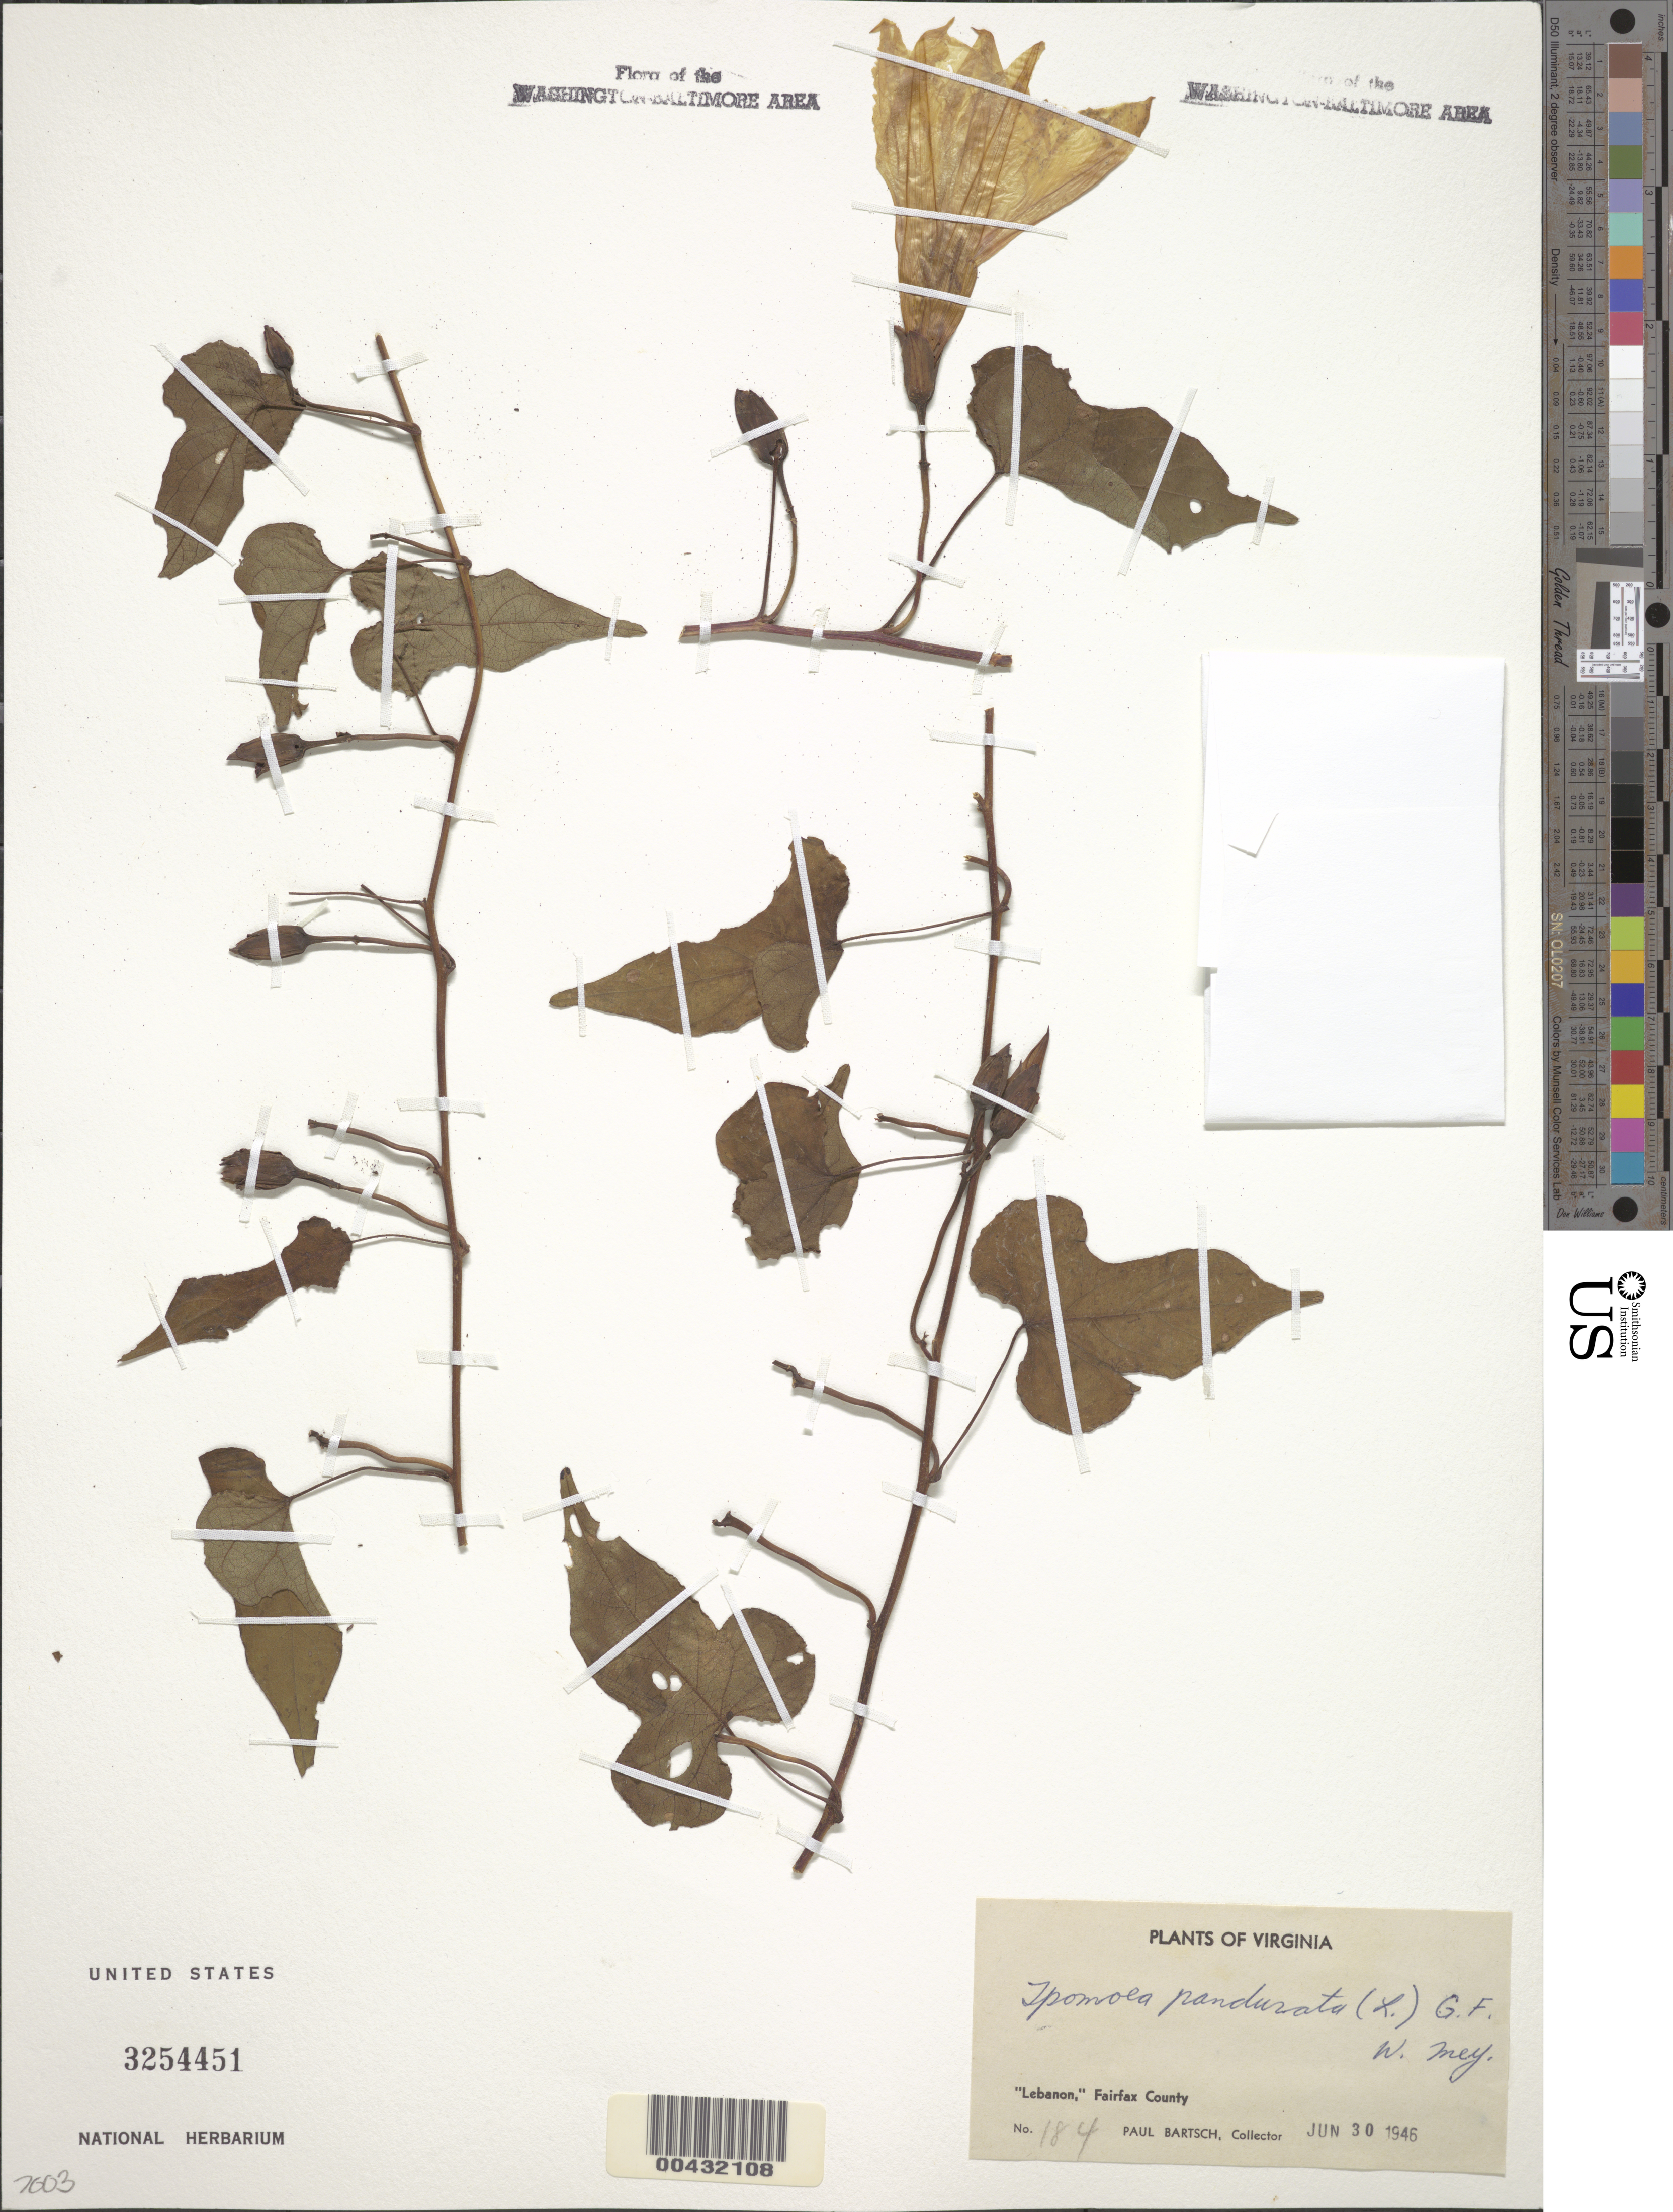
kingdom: Plantae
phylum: Tracheophyta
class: Magnoliopsida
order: Solanales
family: Convolvulaceae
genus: Ipomoea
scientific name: Ipomoea pandurata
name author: (L.) G. Mey.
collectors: P. Bartsch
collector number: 184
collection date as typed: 30 Jun 1946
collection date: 1946-06-30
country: United States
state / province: Virginia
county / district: Fairfax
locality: Lebanon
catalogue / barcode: US 3254451